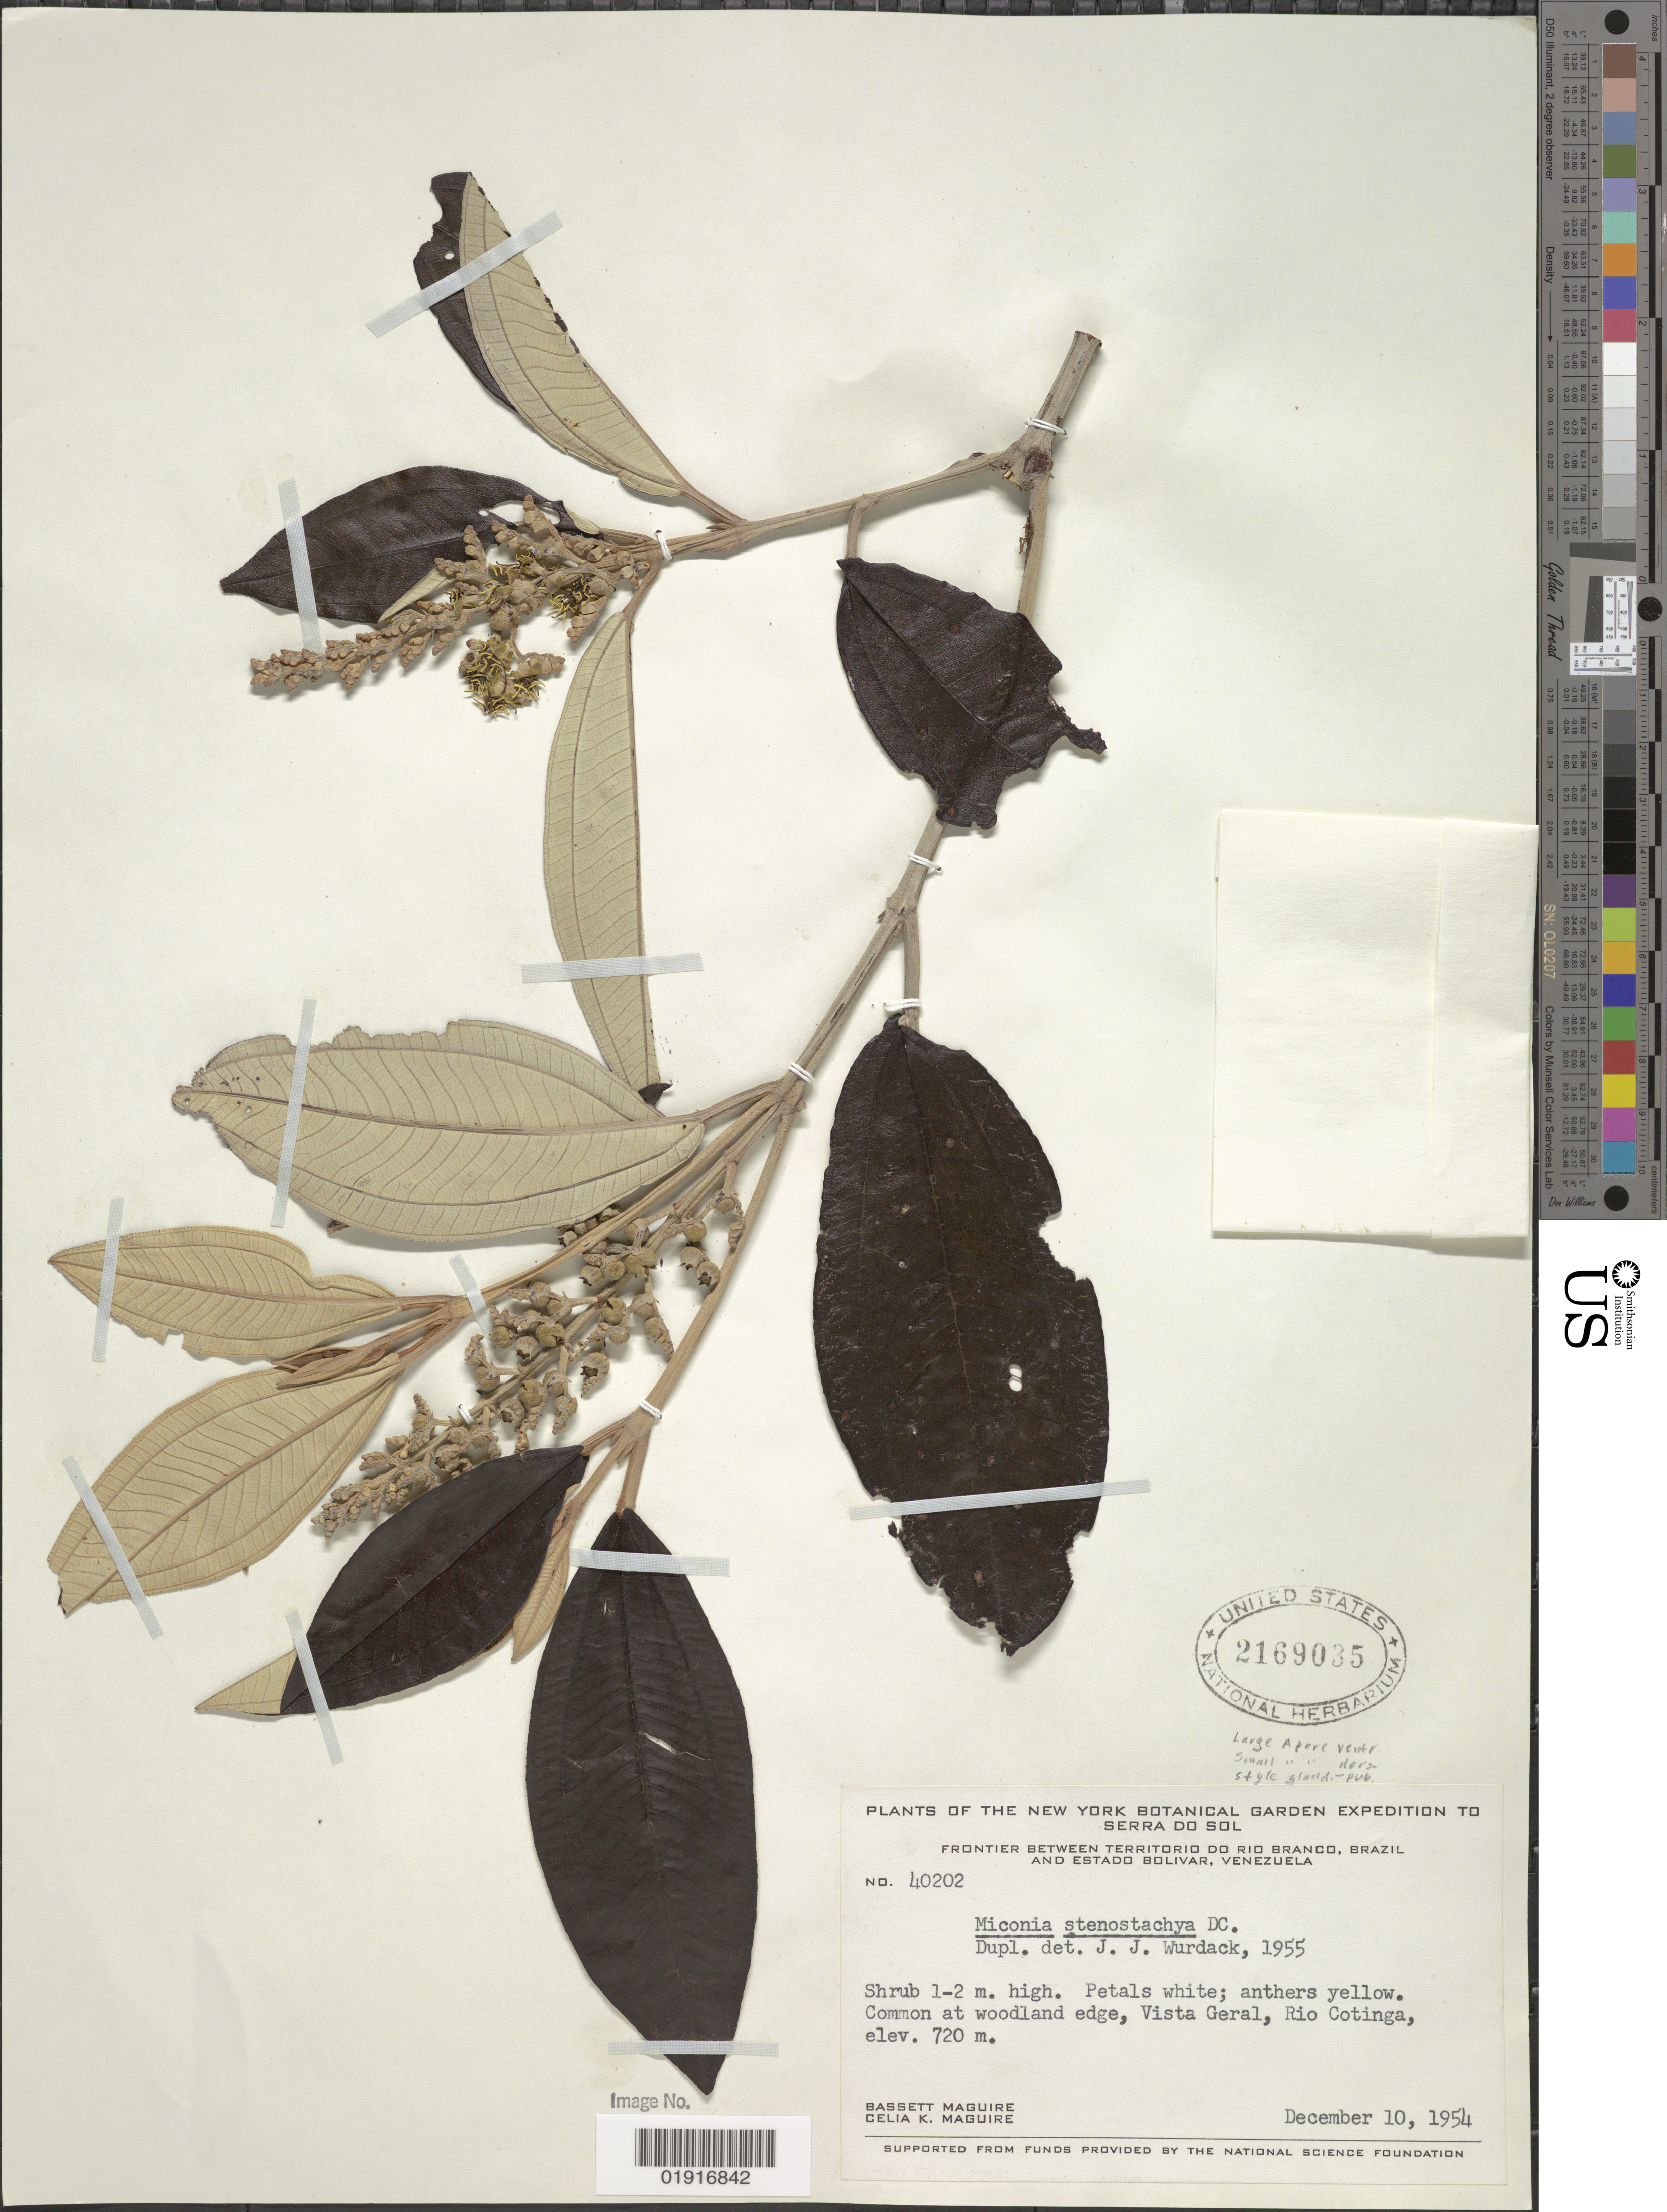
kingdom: Plantae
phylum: Tracheophyta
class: Magnoliopsida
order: Myrtales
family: Melastomataceae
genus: Miconia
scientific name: Miconia stenostachya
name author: DC.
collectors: B. Maguire & C. K. Maguire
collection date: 1954-12-10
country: Venezuela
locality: Frontier between Acre (Brasil) e Bolivar (Venezuela). Vista Geral, Rio Cotinga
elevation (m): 720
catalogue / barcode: US 2169035